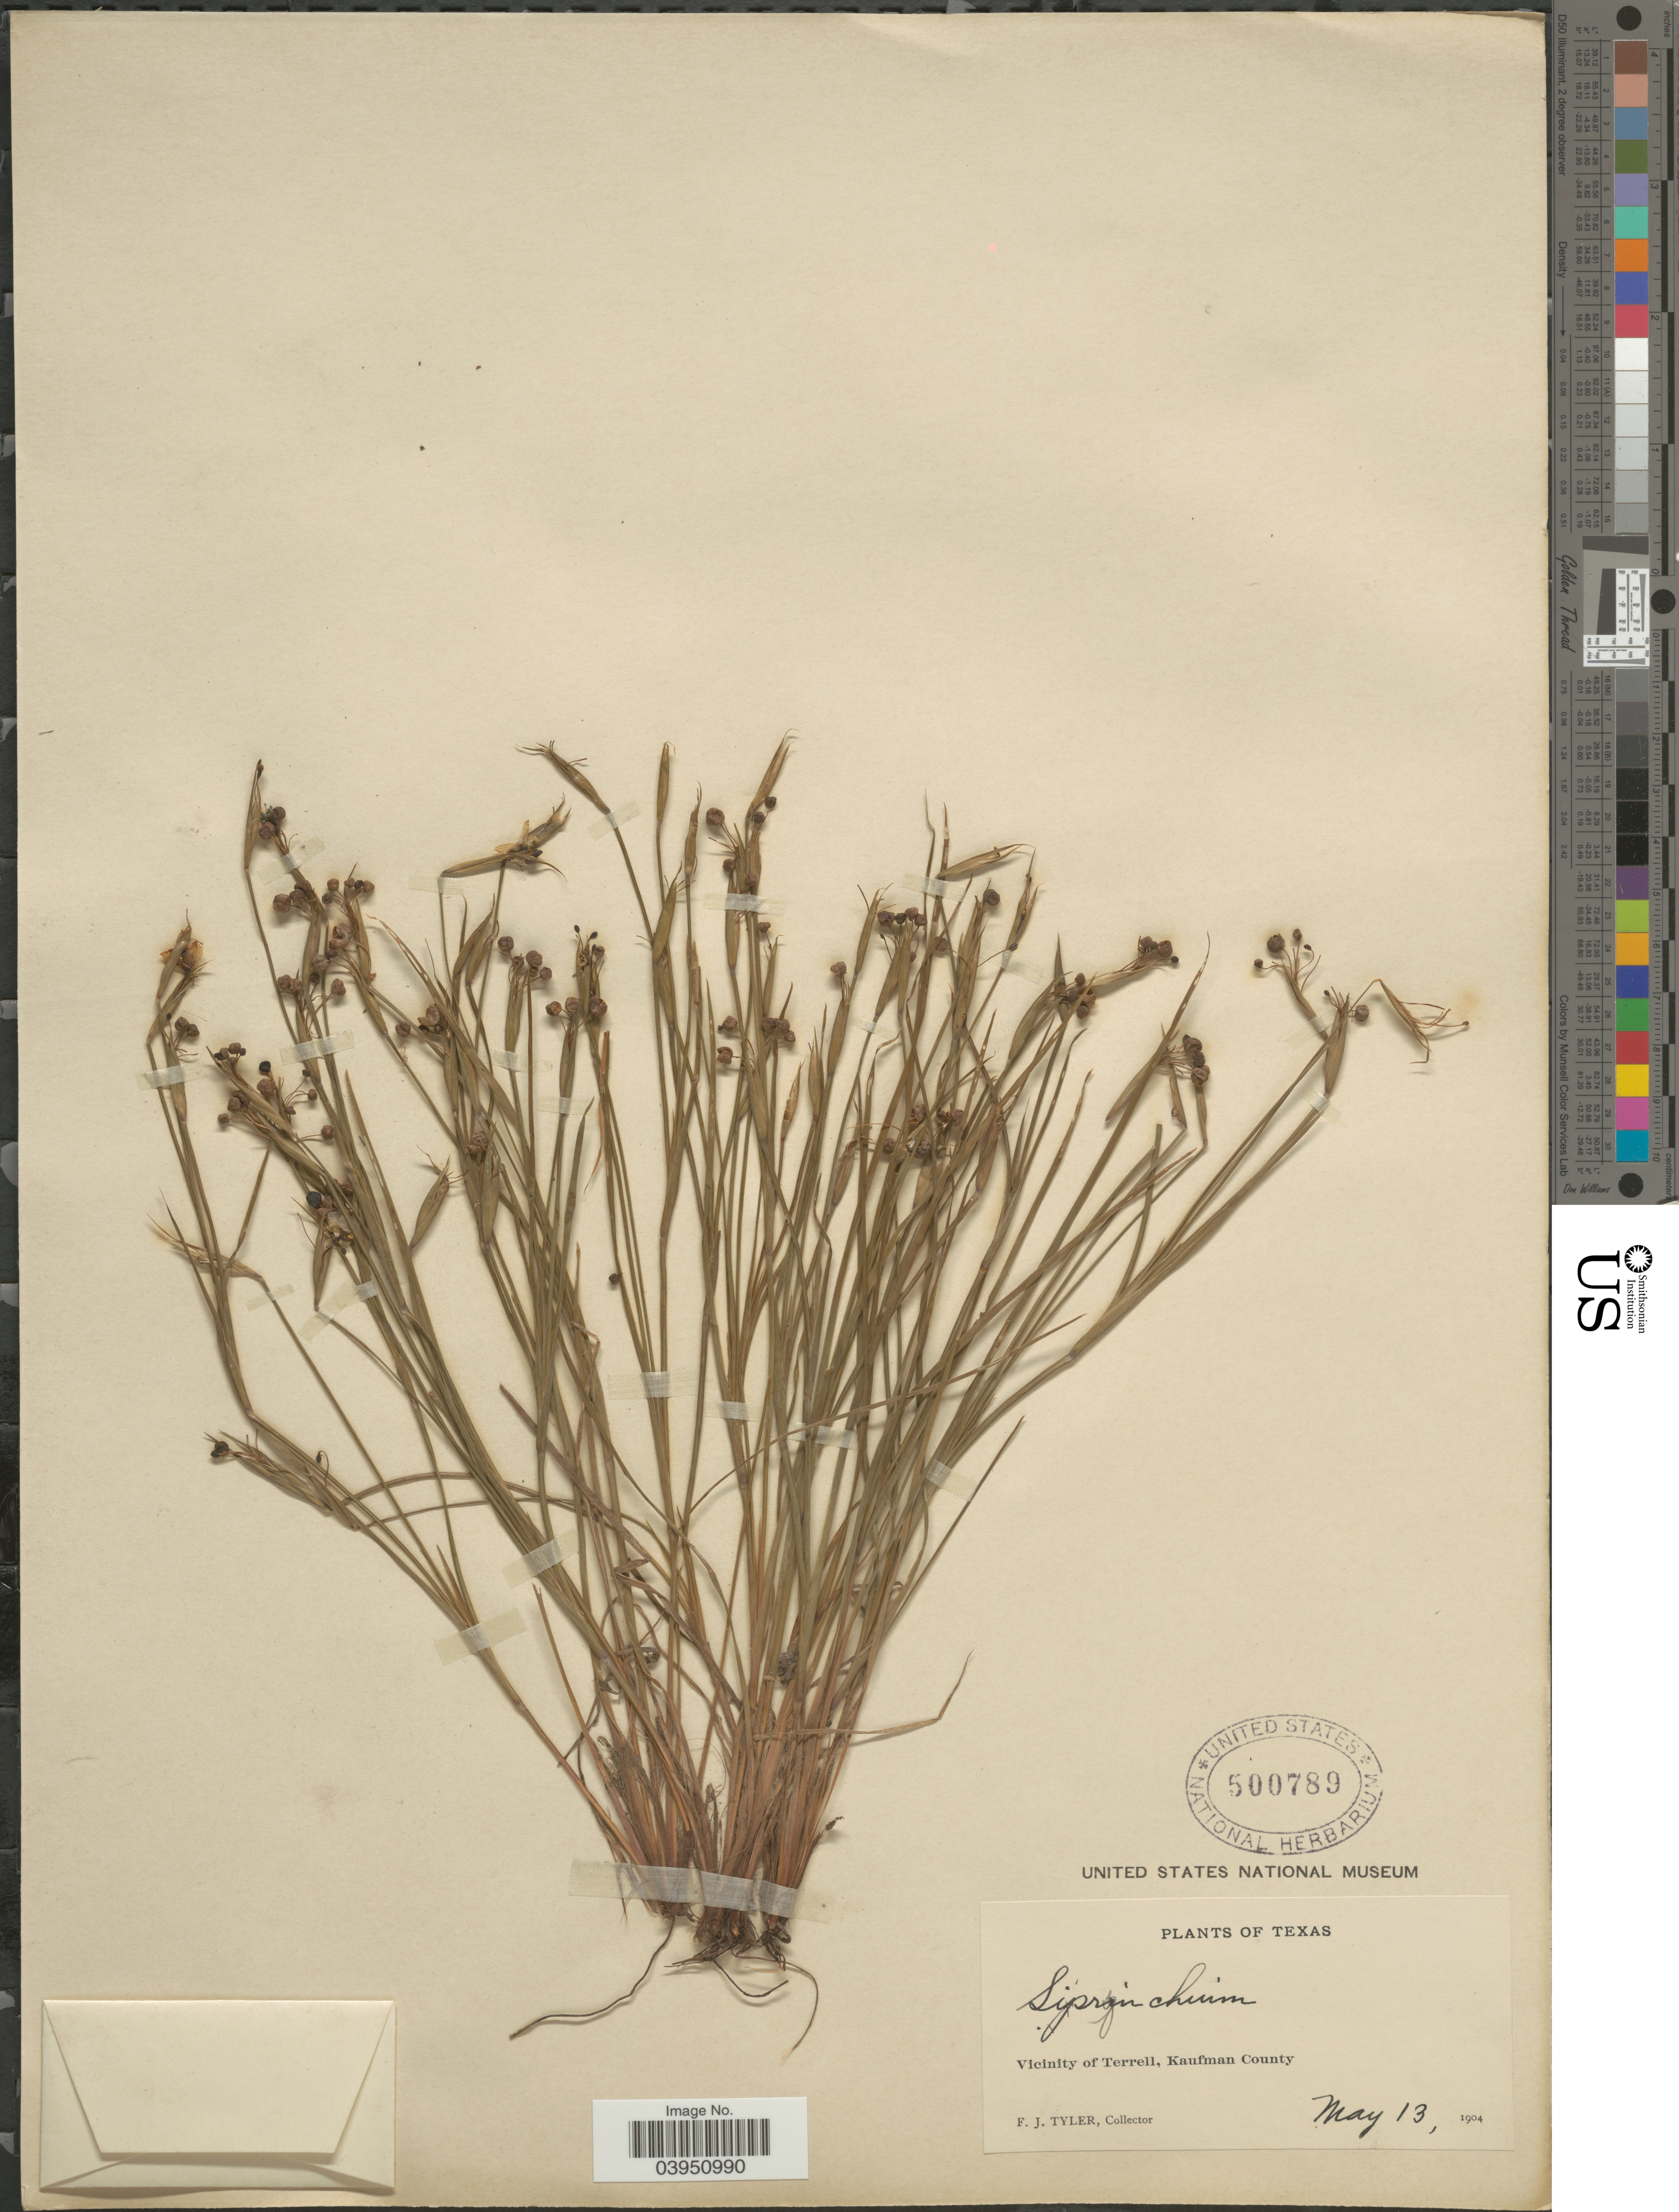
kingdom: Plantae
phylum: Tracheophyta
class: Liliopsida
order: Asparagales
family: Iridaceae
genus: Sisyrinchium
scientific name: Sisyrinchium ensigerum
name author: E.P. Bicknell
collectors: F. Tyler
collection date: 1904-05-13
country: United States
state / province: Texas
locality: Vicinity of Terrell, Kaufman County.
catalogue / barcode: US 500789